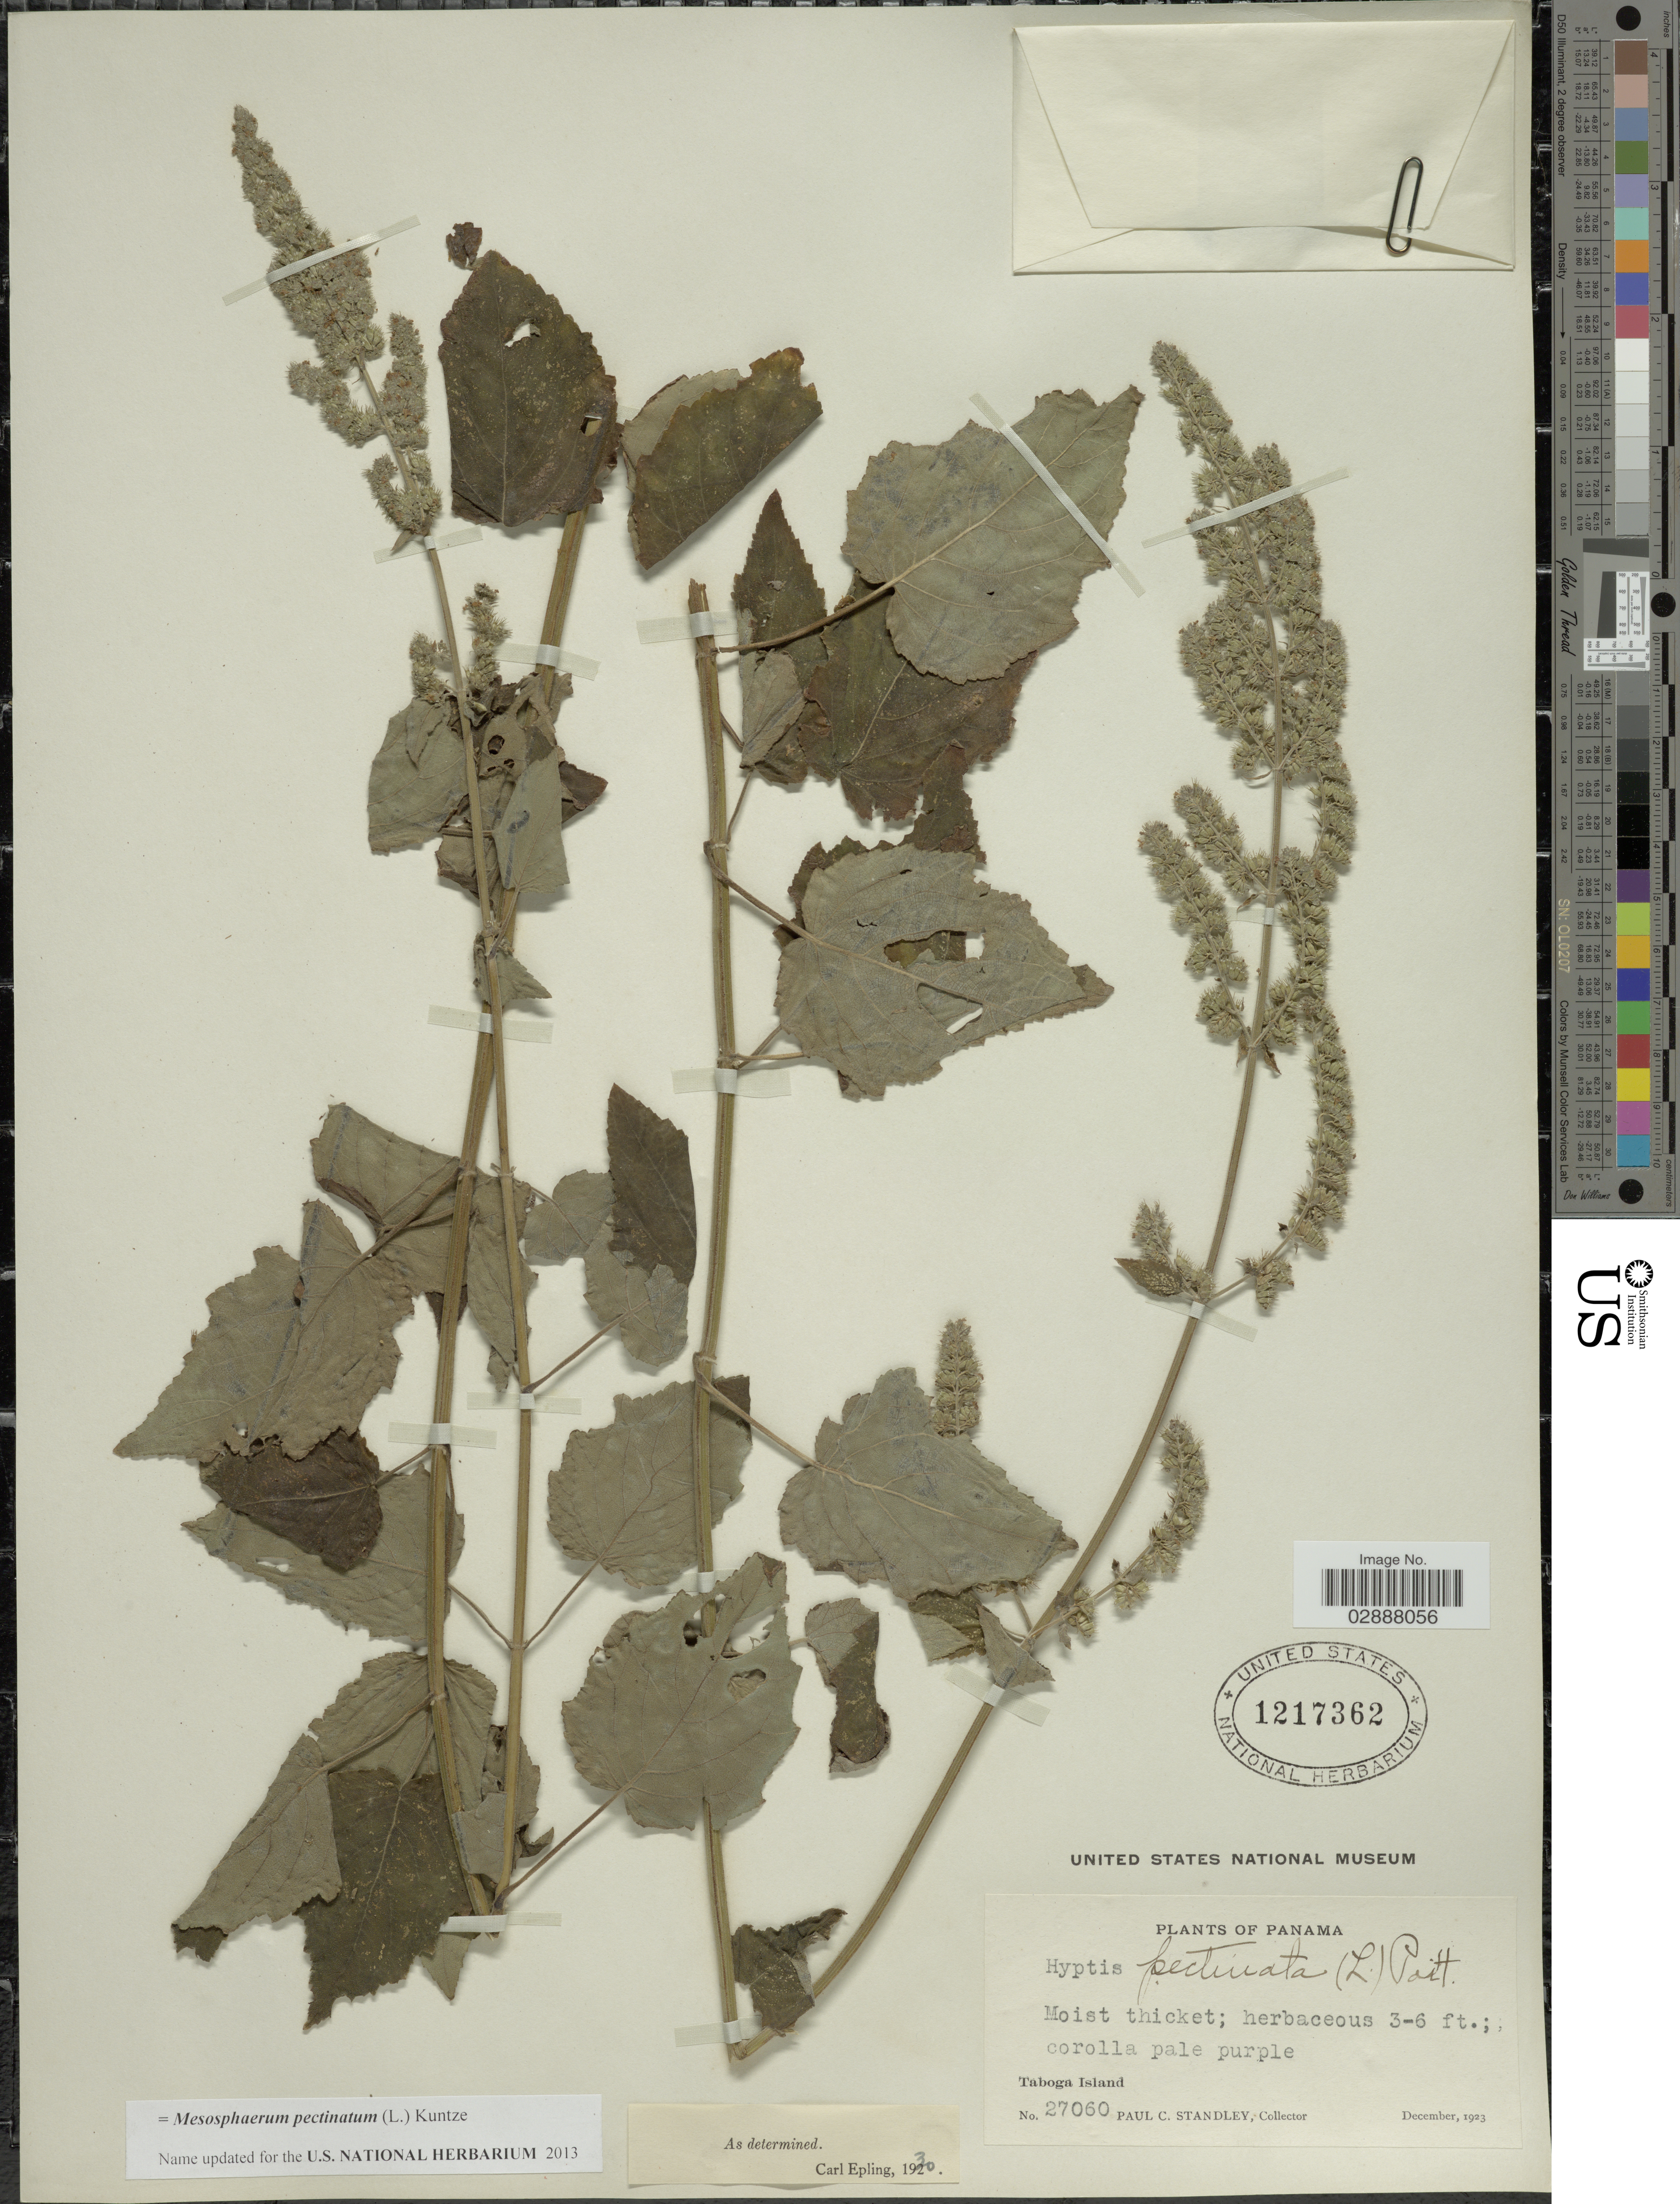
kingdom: Plantae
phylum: Tracheophyta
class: Magnoliopsida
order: Lamiales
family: Lamiaceae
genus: Mesosphaerum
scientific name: Mesosphaerum pectinatum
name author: (L.) Kuntze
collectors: P. C. Standley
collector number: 27060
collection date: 1923-12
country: Panama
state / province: Panamá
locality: Taboga Island.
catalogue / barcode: US 1217362